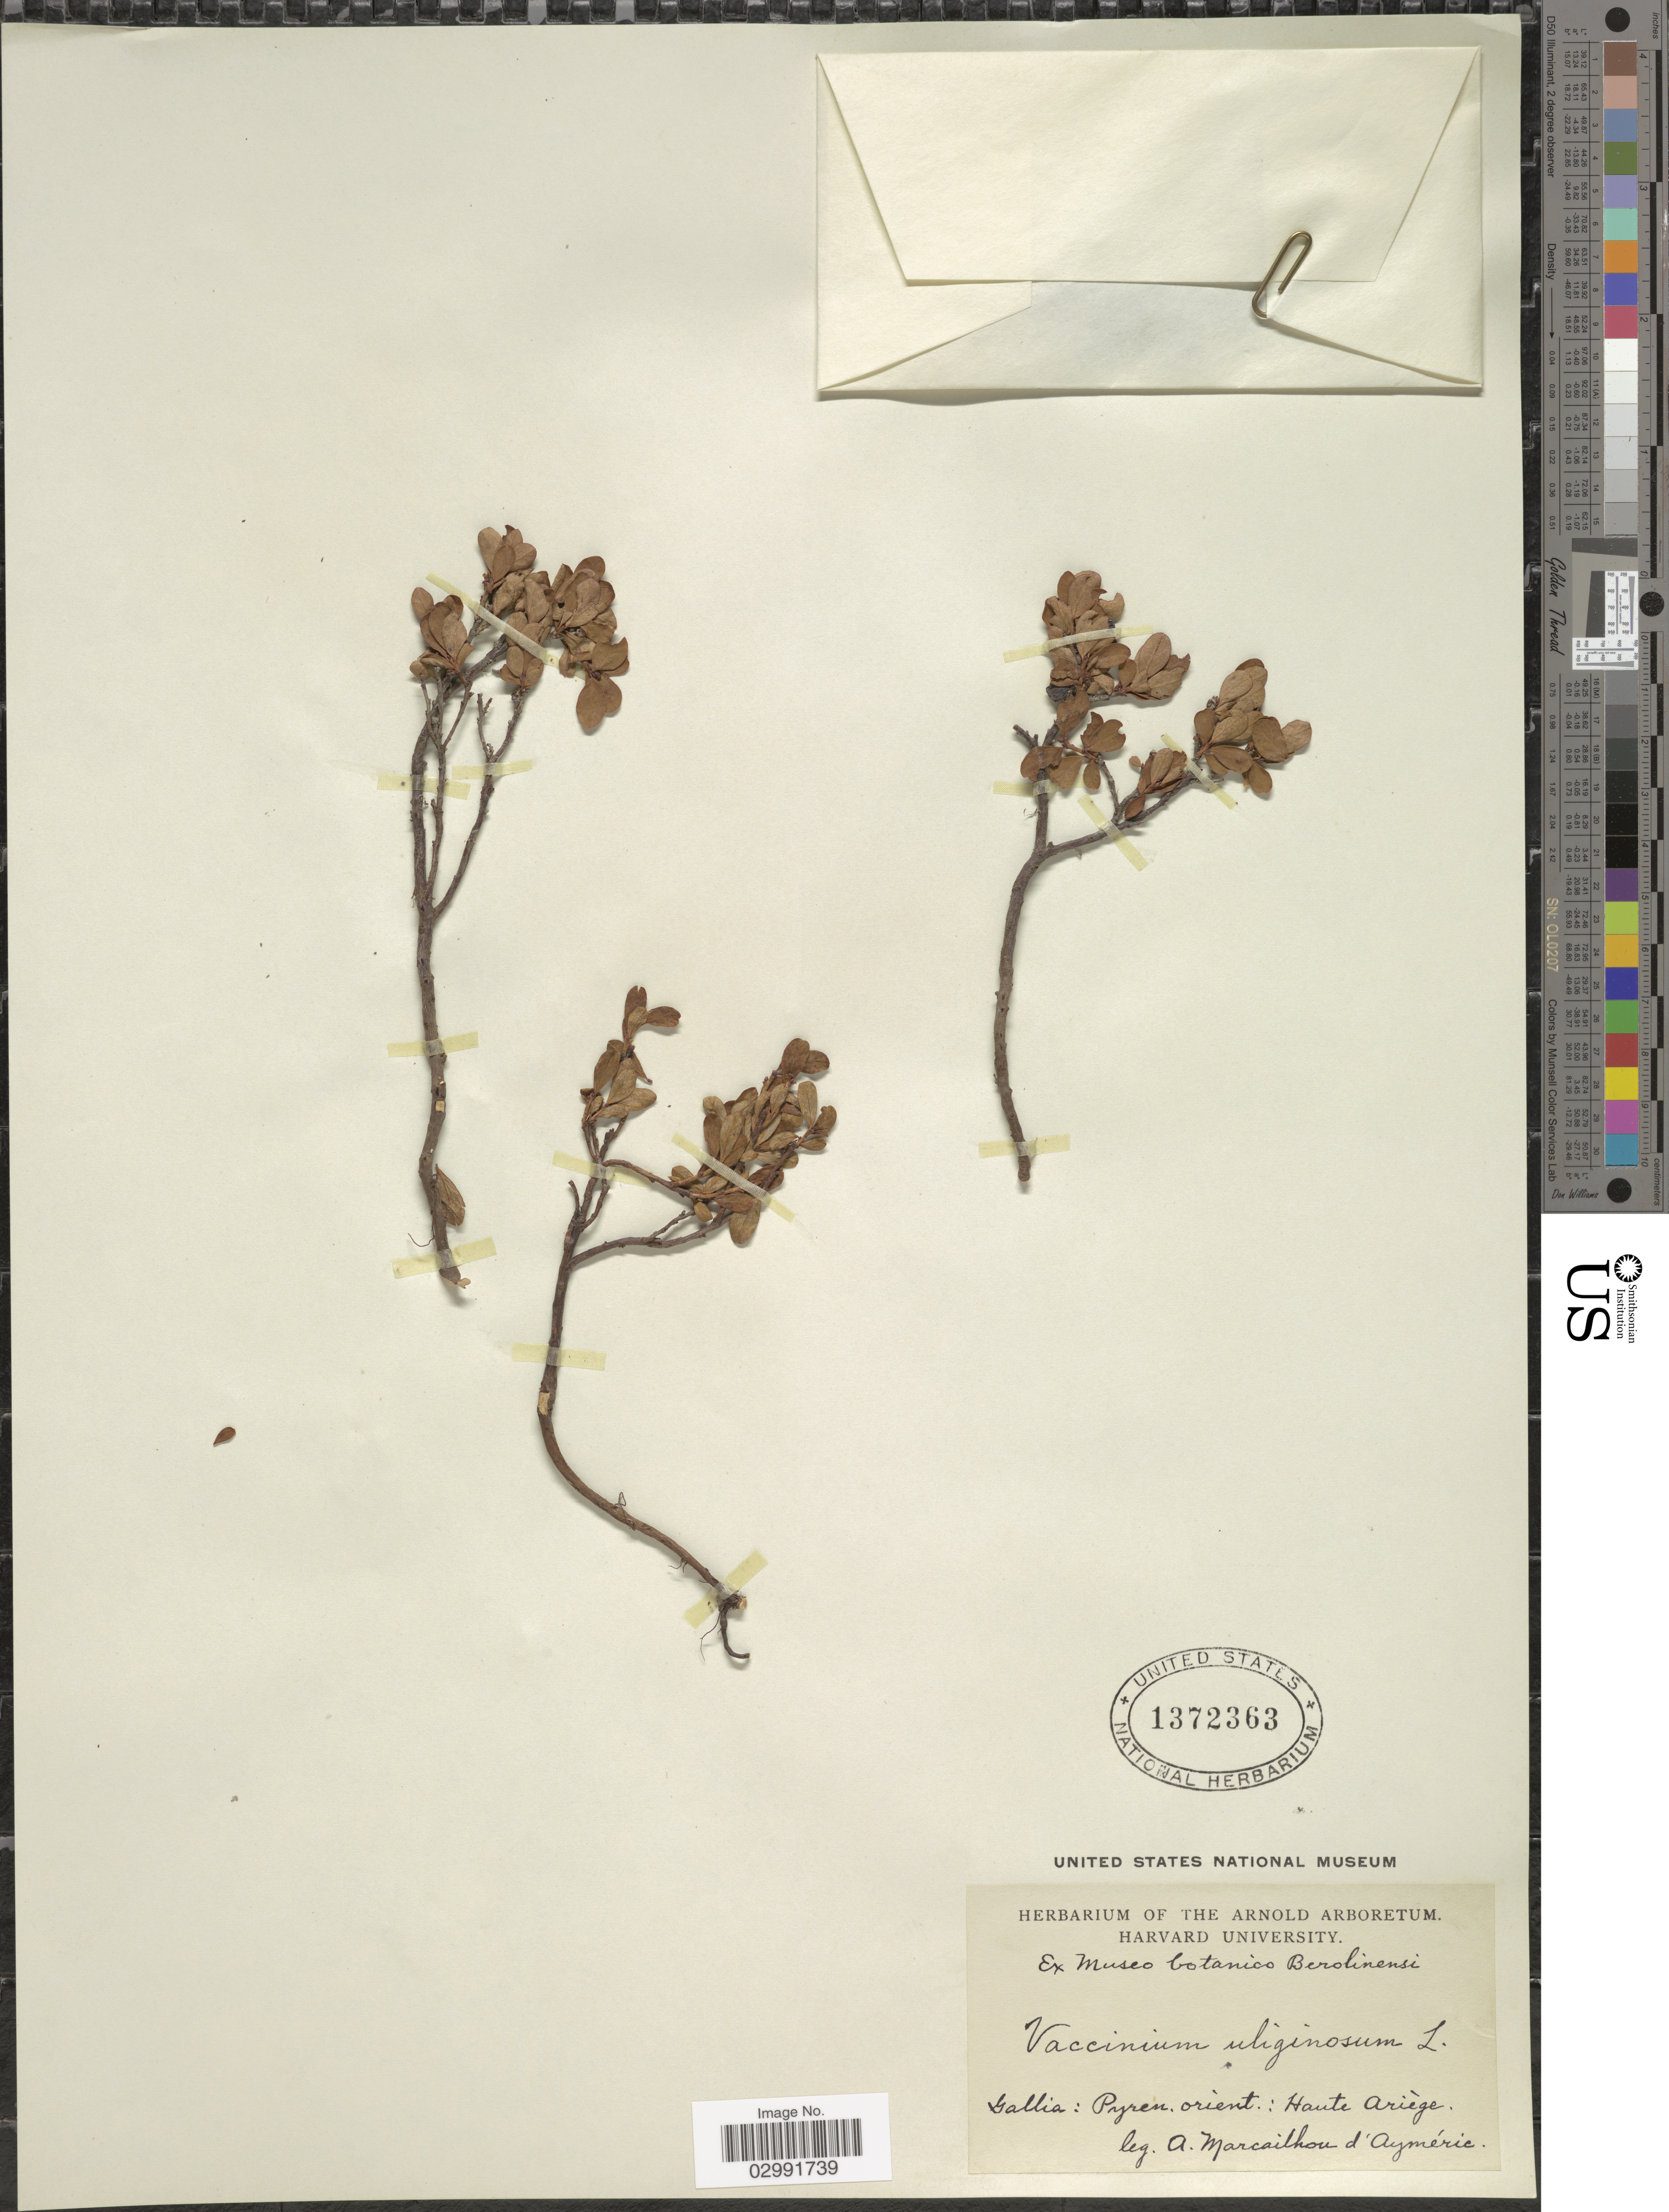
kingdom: Plantae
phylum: Tracheophyta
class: Magnoliopsida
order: Ericales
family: Ericaceae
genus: Vaccinium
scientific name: Vaccinium uliginosum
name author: L.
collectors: A.L.M. Marcailhou d' Aymeric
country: France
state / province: Occitanie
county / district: Ariège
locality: Pyrent. orient,: Haute Ariege. Gallia.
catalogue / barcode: US 1372363